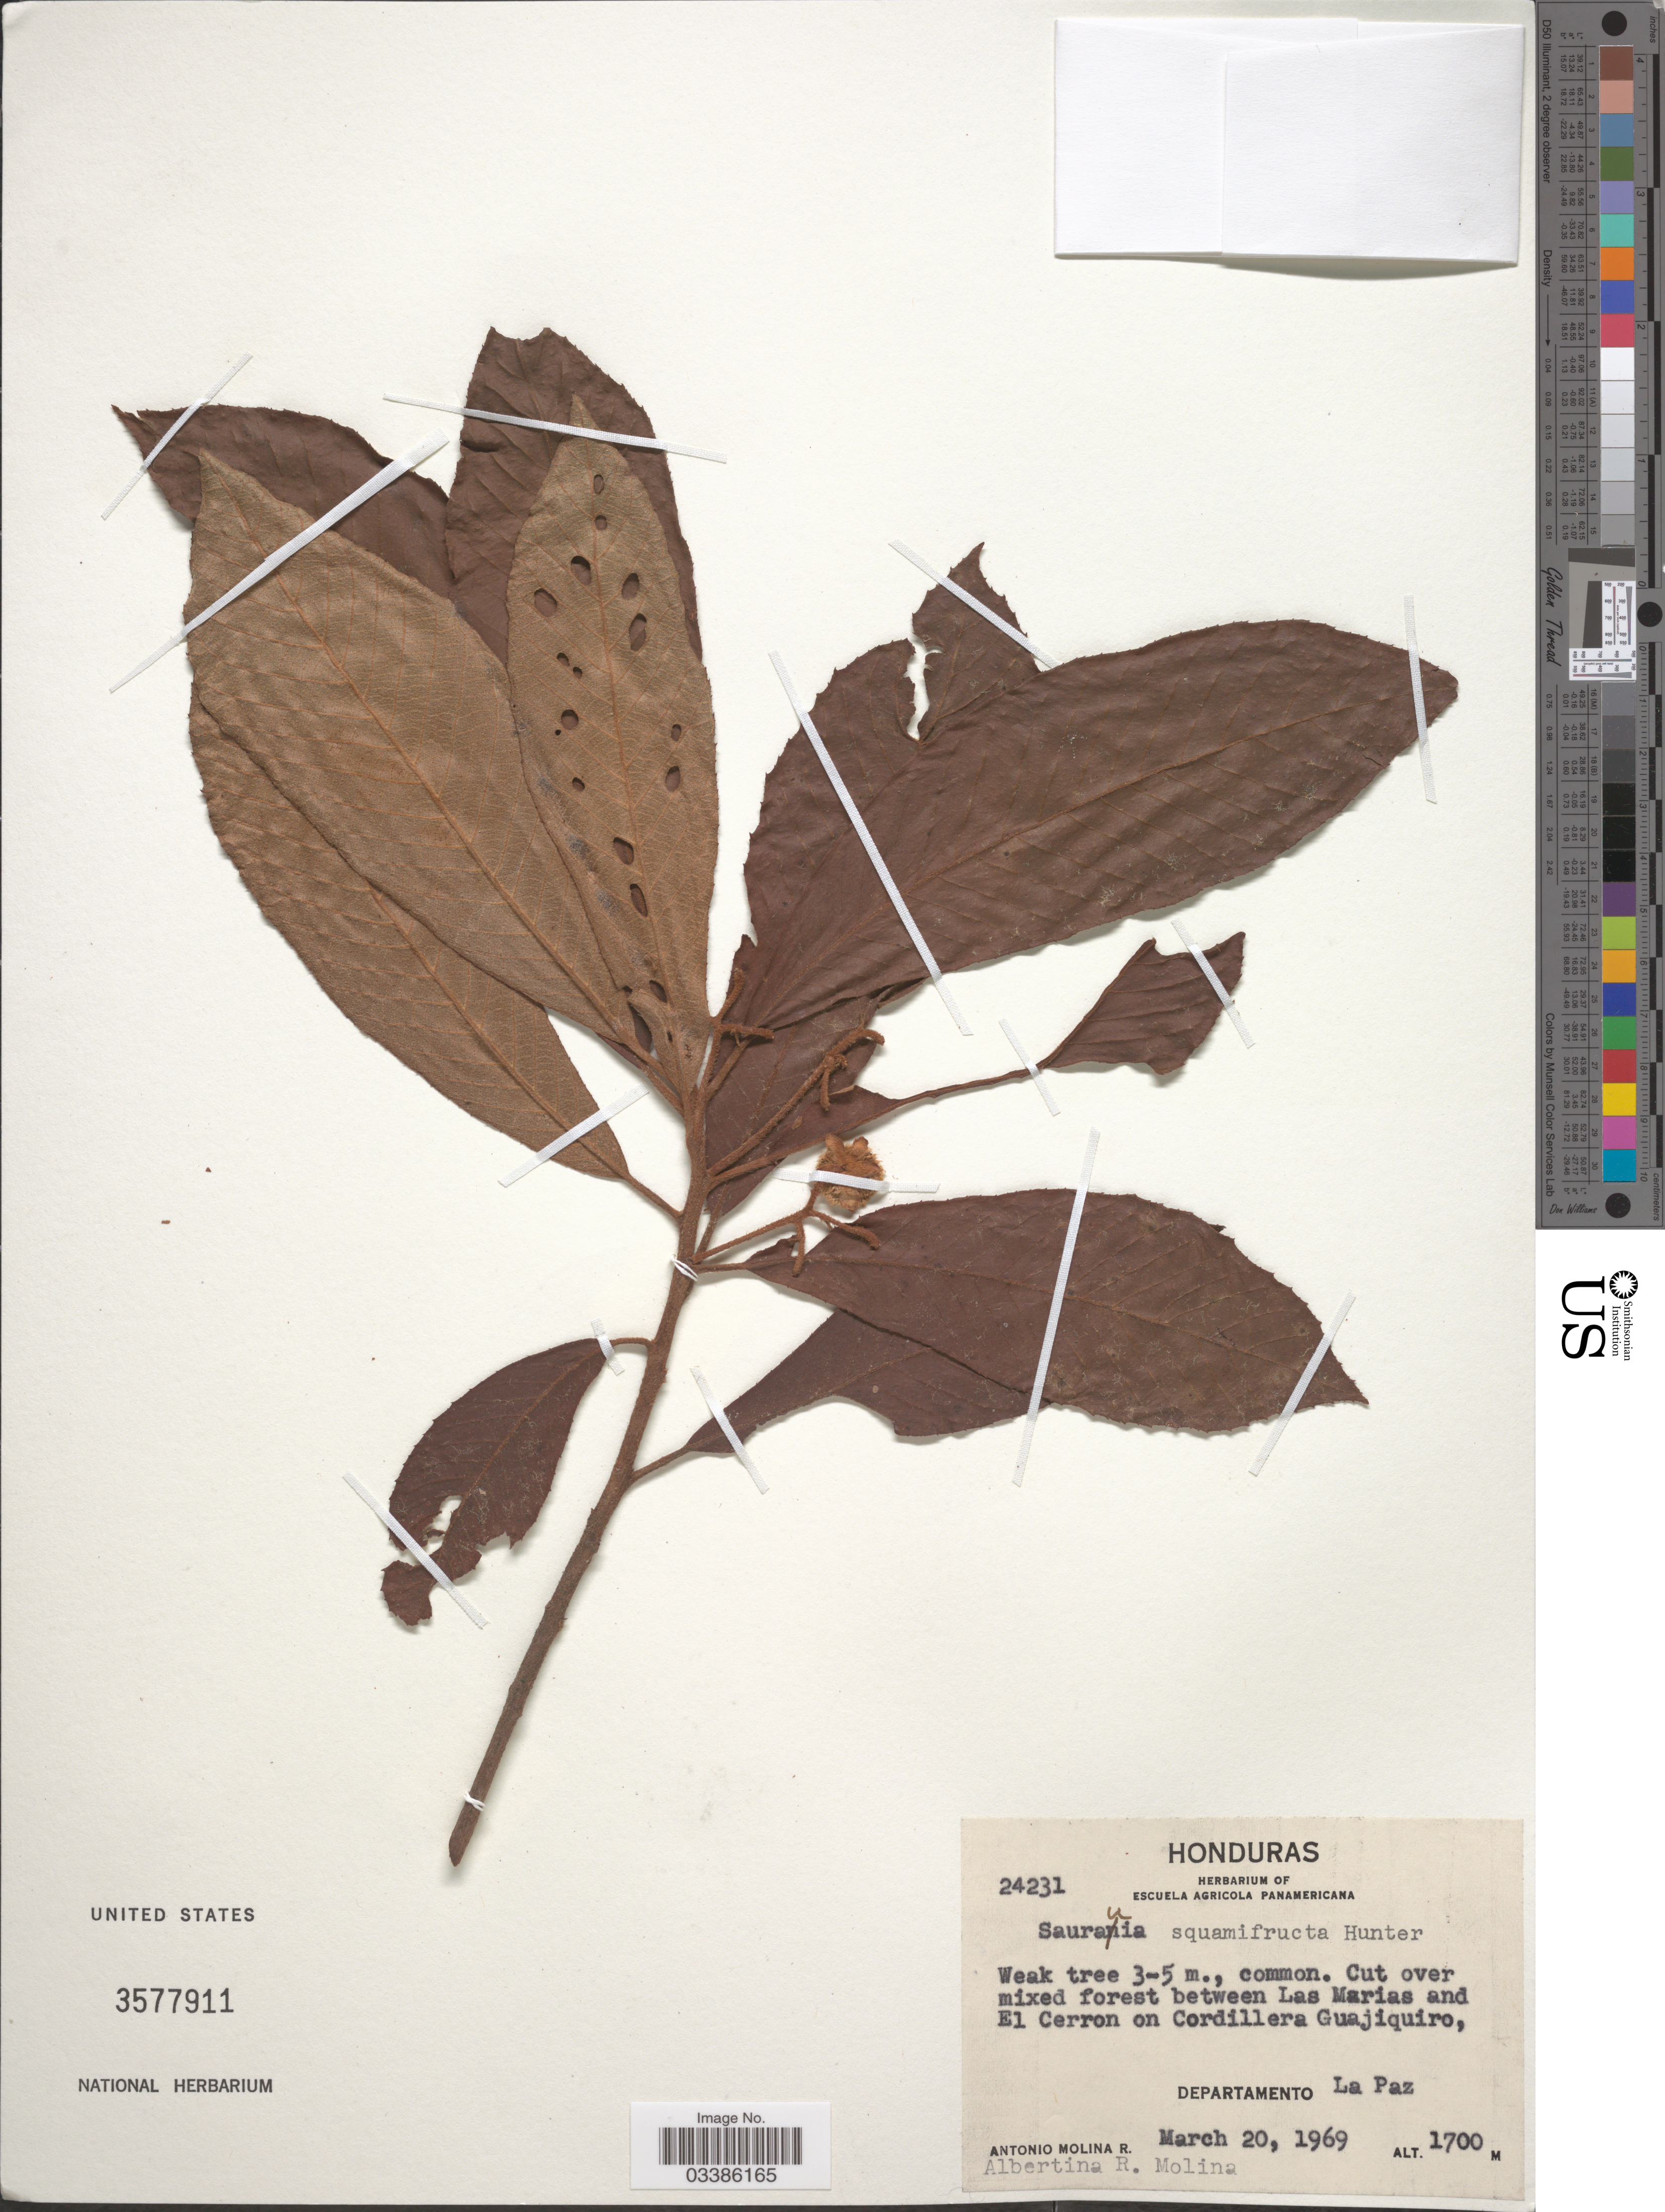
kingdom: Plantae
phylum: Tracheophyta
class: Magnoliopsida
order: Ericales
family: Actinidiaceae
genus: Saurauia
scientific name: Saurauia squamifructa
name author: G.E. Hunter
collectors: A. Molina R. & A. R. Molina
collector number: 24231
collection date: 1969-03-20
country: Honduras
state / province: La Paz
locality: Cut over mixed forest beween Las Marias and El Cerron on Cordillera Guajiquiro, Departamento La Paz.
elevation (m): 1700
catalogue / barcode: US 3577911